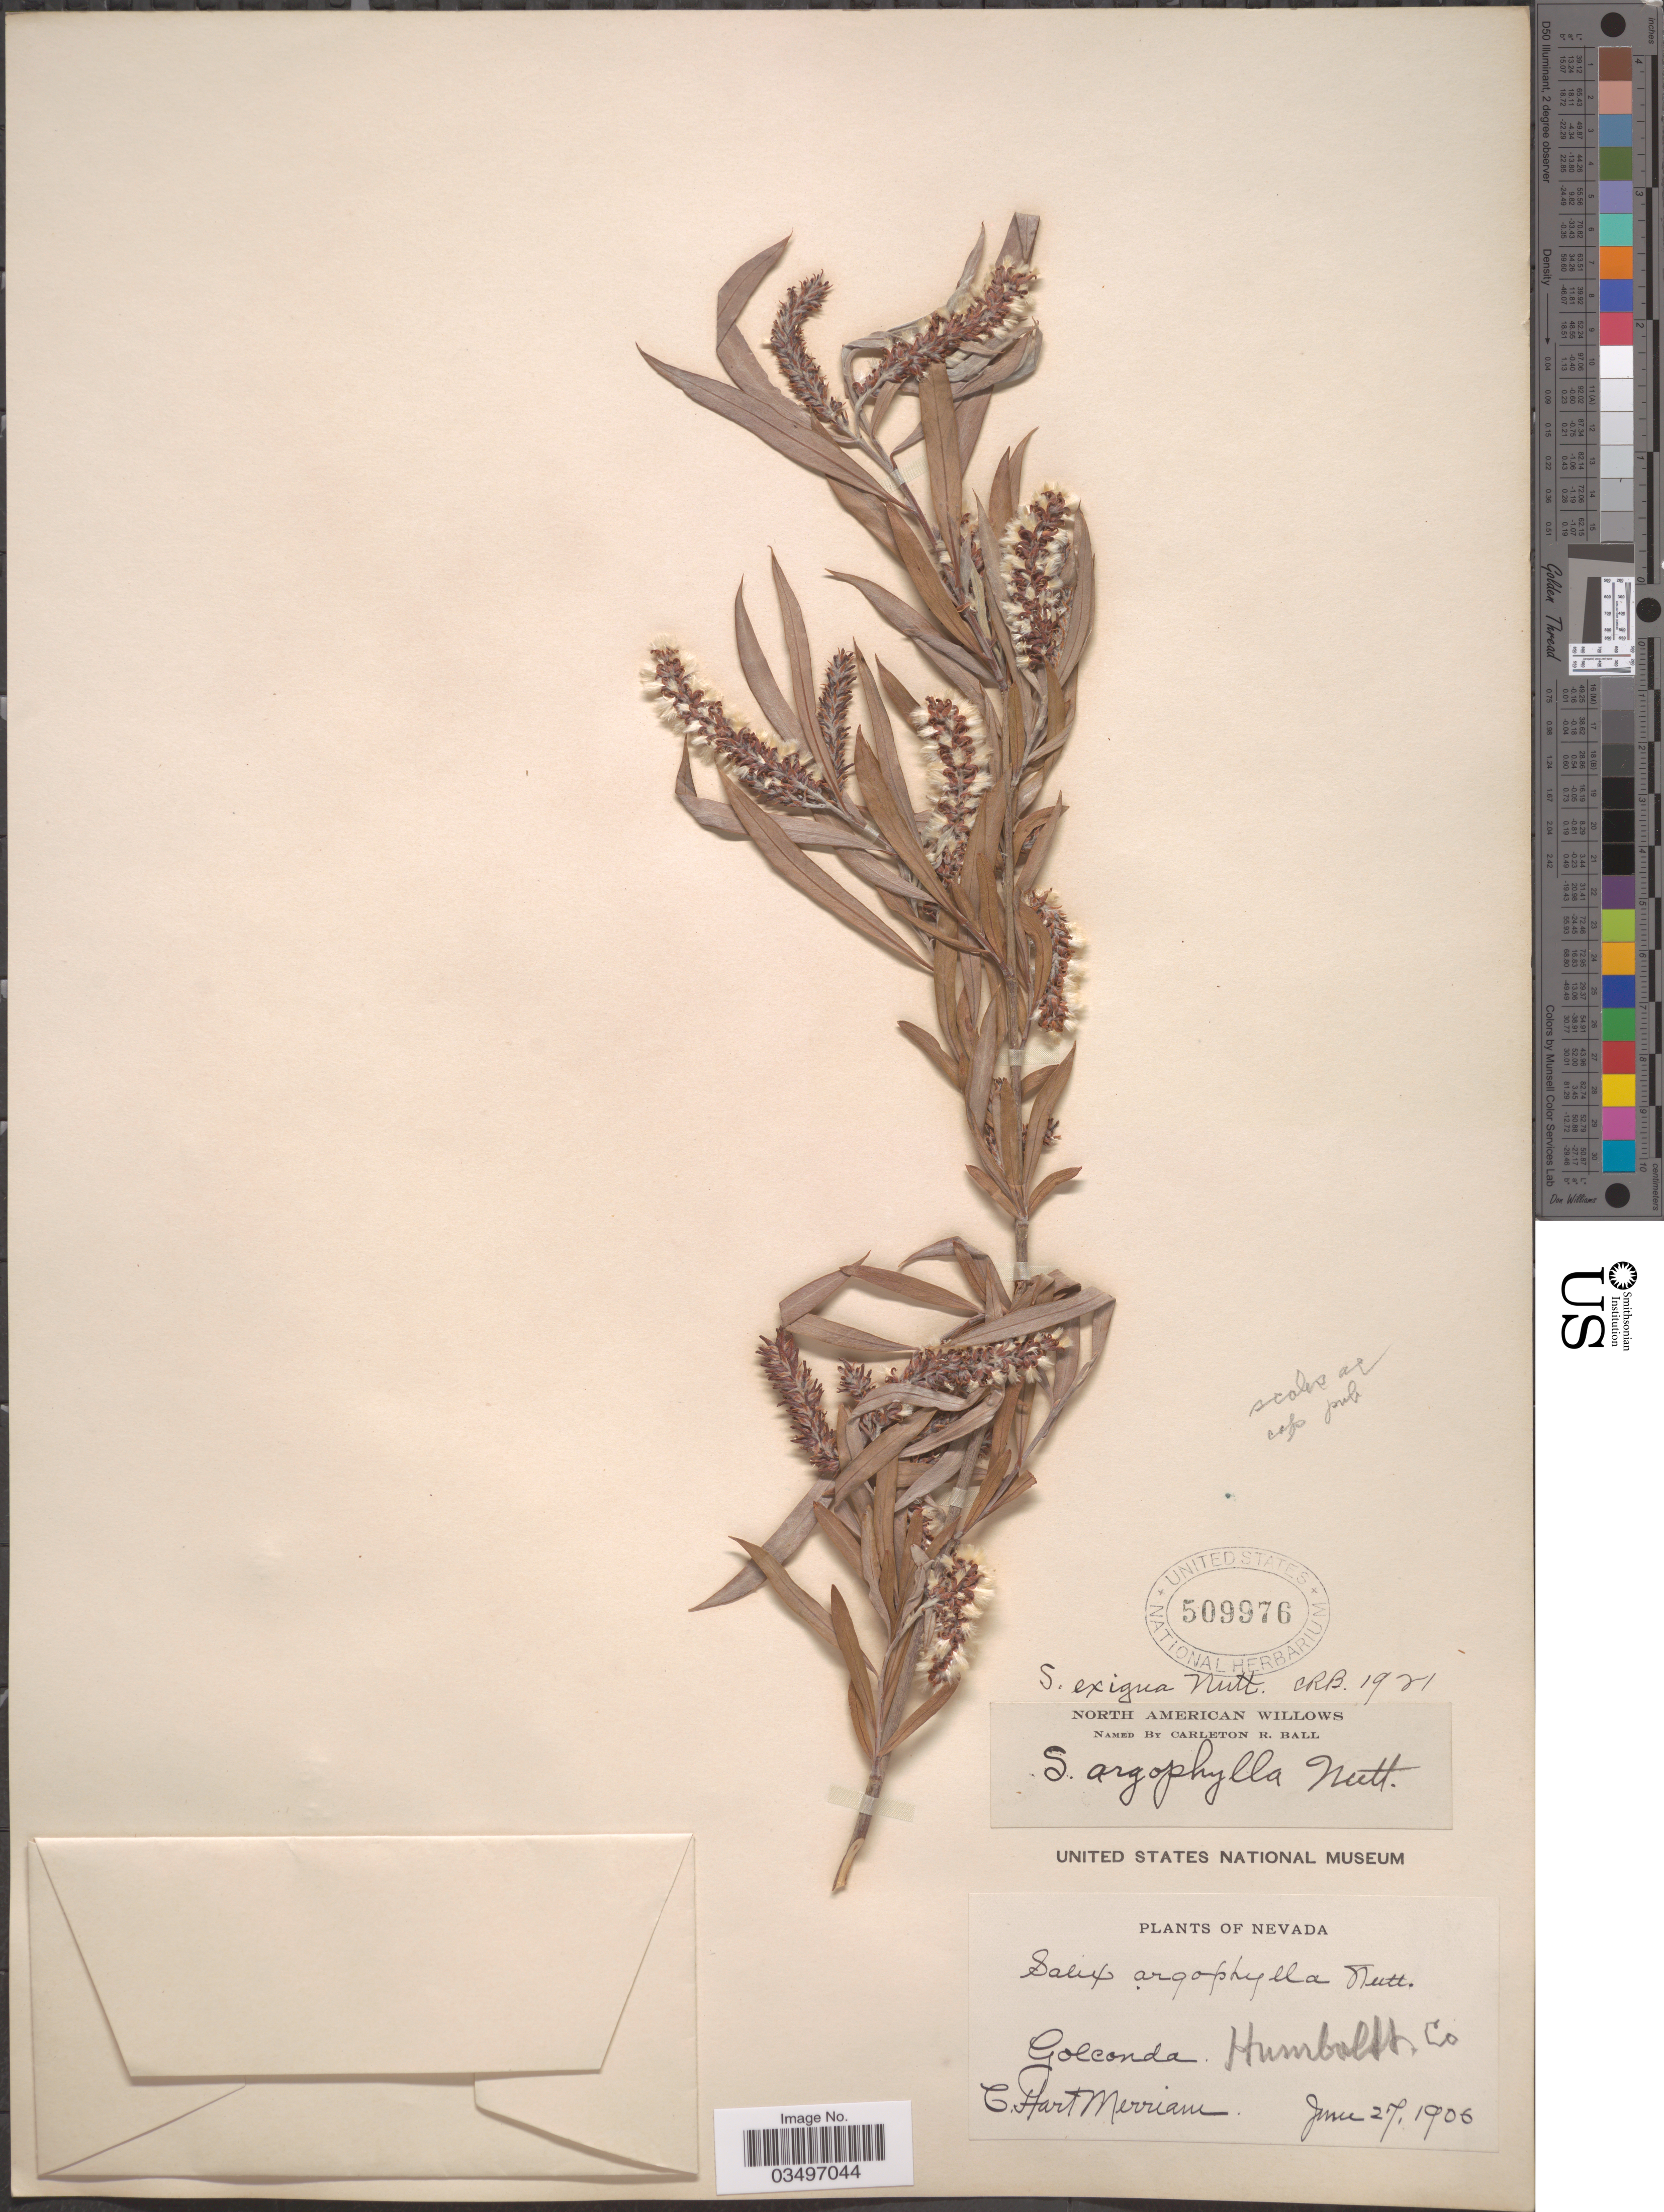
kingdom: Plantae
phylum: Tracheophyta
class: Magnoliopsida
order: Malpighiales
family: Salicaceae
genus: Salix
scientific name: Salix exigua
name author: Nutt.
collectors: C. Merriam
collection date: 1906-06-27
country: United States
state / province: Nevada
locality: Golconda Humboldt Co.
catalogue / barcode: US 509976